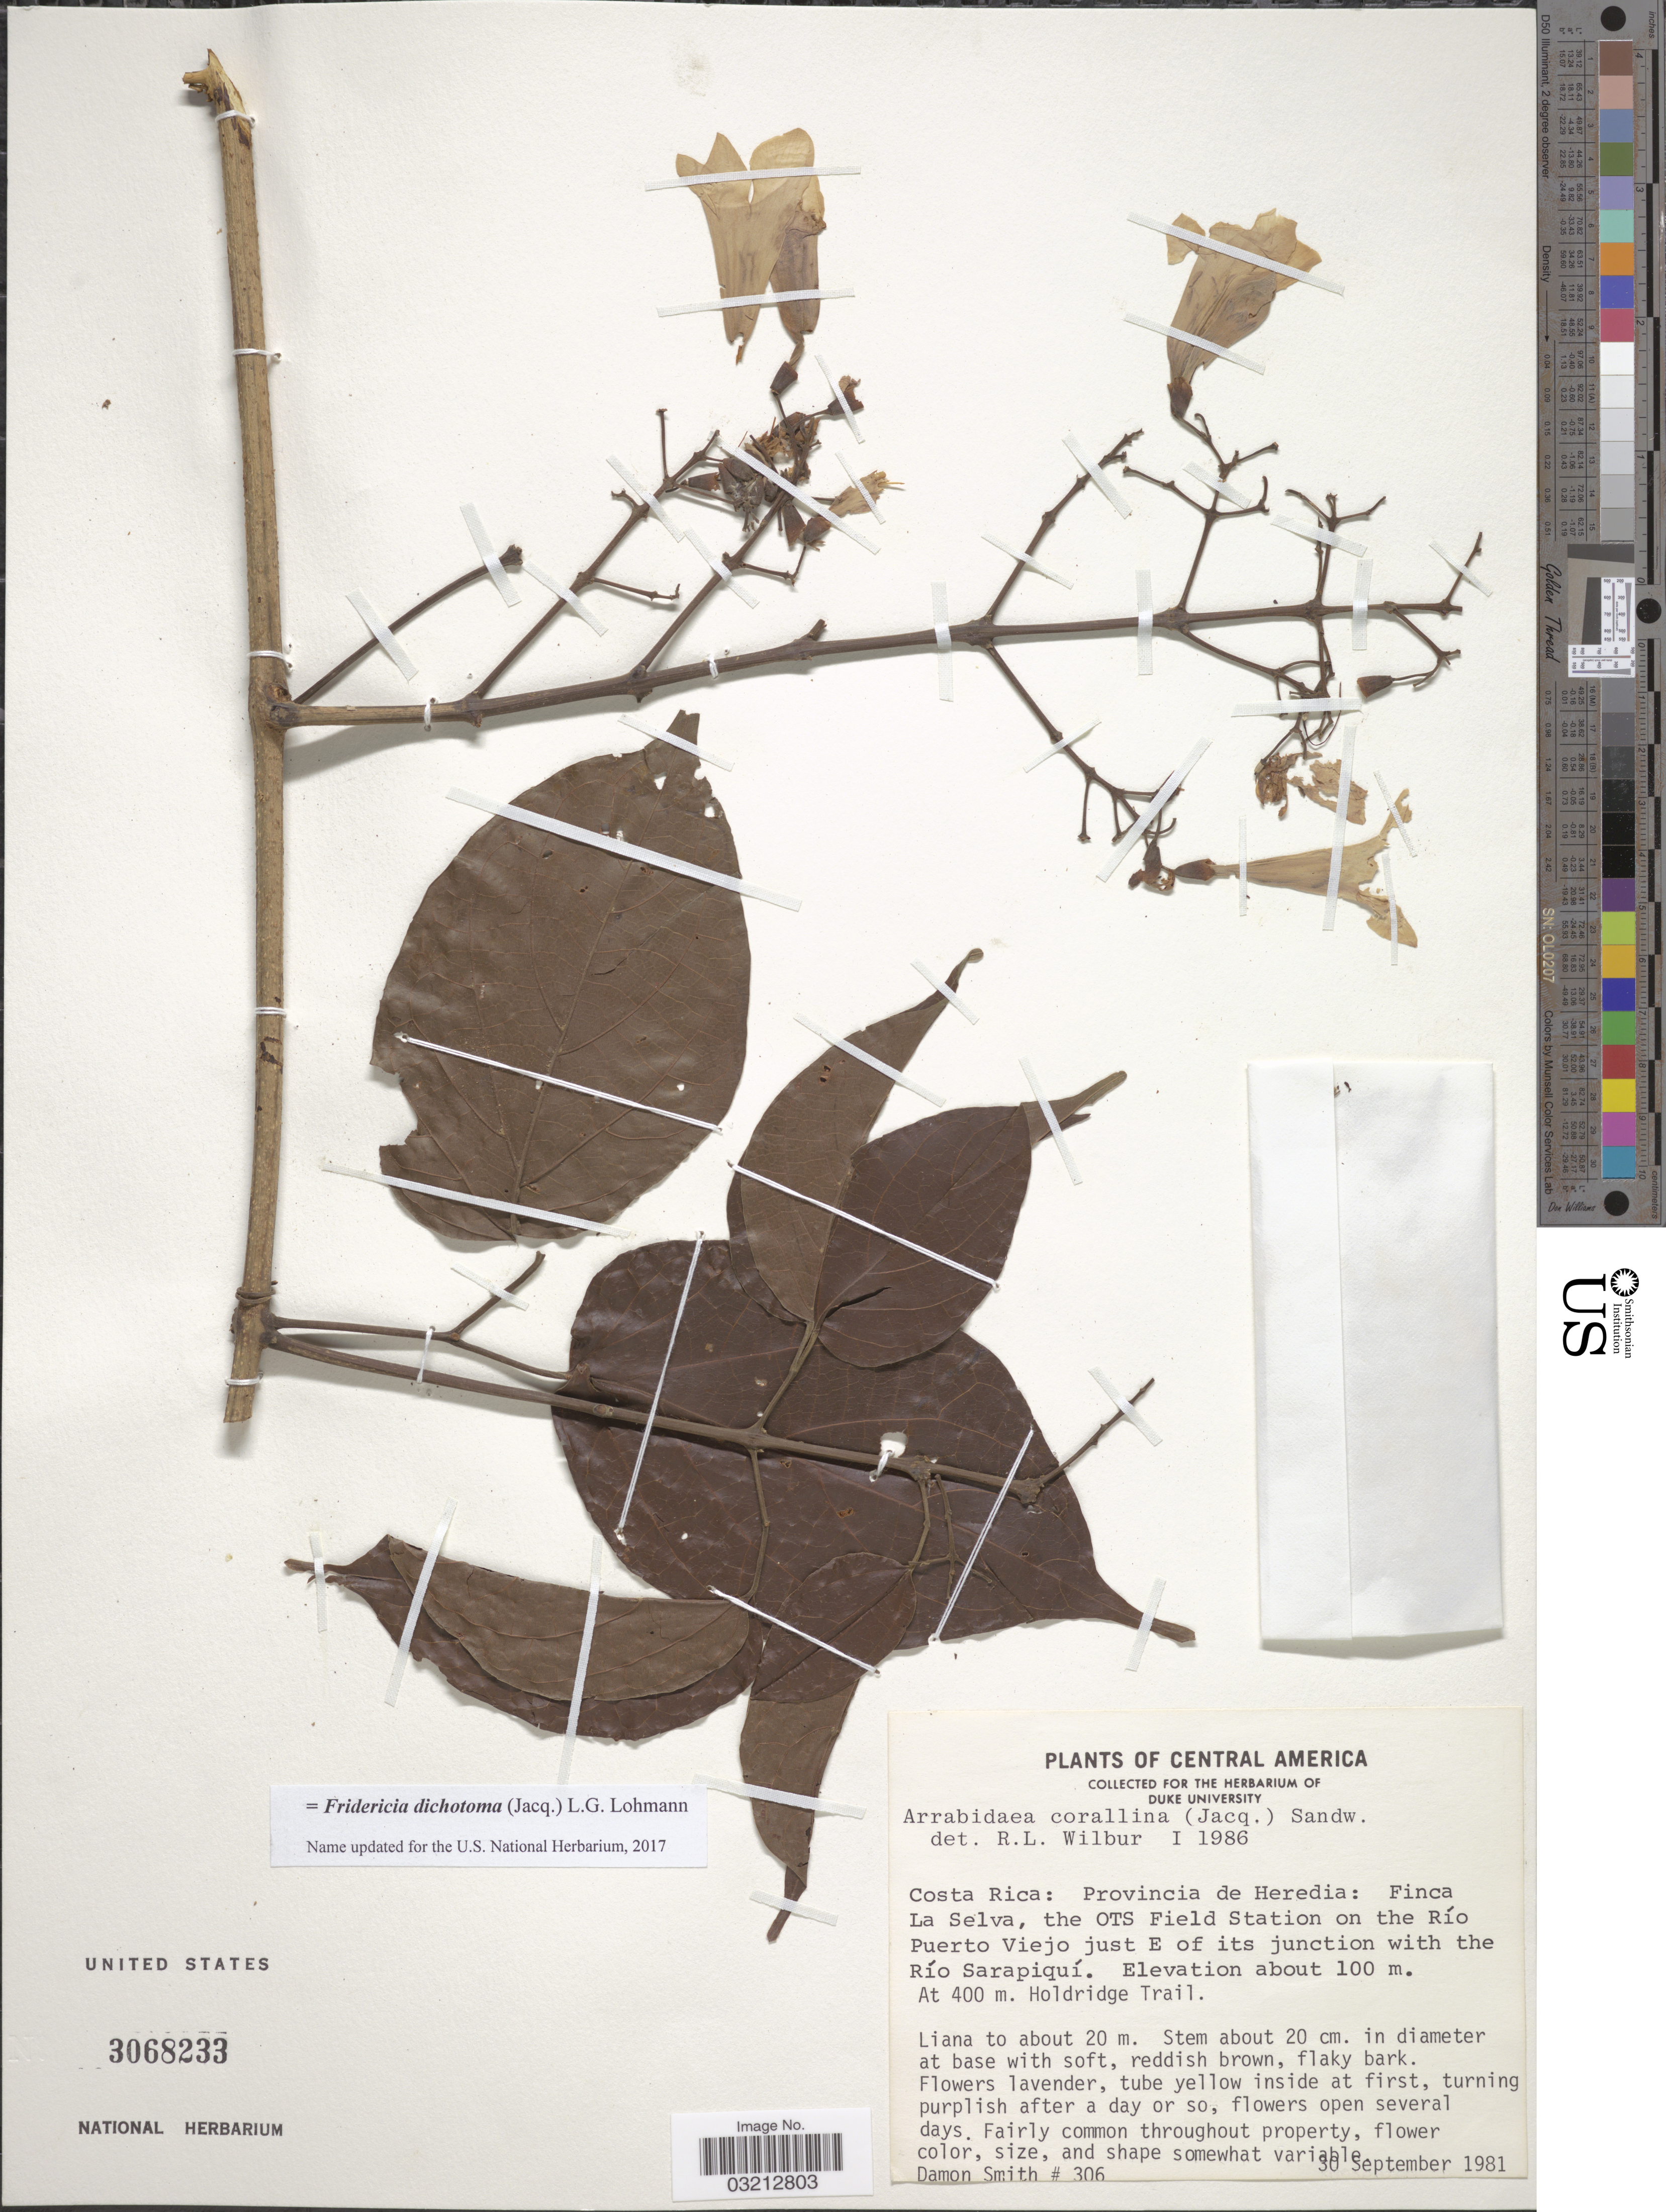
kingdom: Plantae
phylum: Tracheophyta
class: Magnoliopsida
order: Lamiales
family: Bignoniaceae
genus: Fridericia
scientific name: Fridericia dichotoma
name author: (Jacq.) L.G. Lohmann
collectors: D. A. Smith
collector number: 306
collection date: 1981-09-30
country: Costa Rica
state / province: Heredia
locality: Finca La Selva, the OTS Field Station on the Río Puerto Viejo just E of its junction with the Río Sarapiquí. Holdridge Trail.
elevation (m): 100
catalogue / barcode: US 3068233